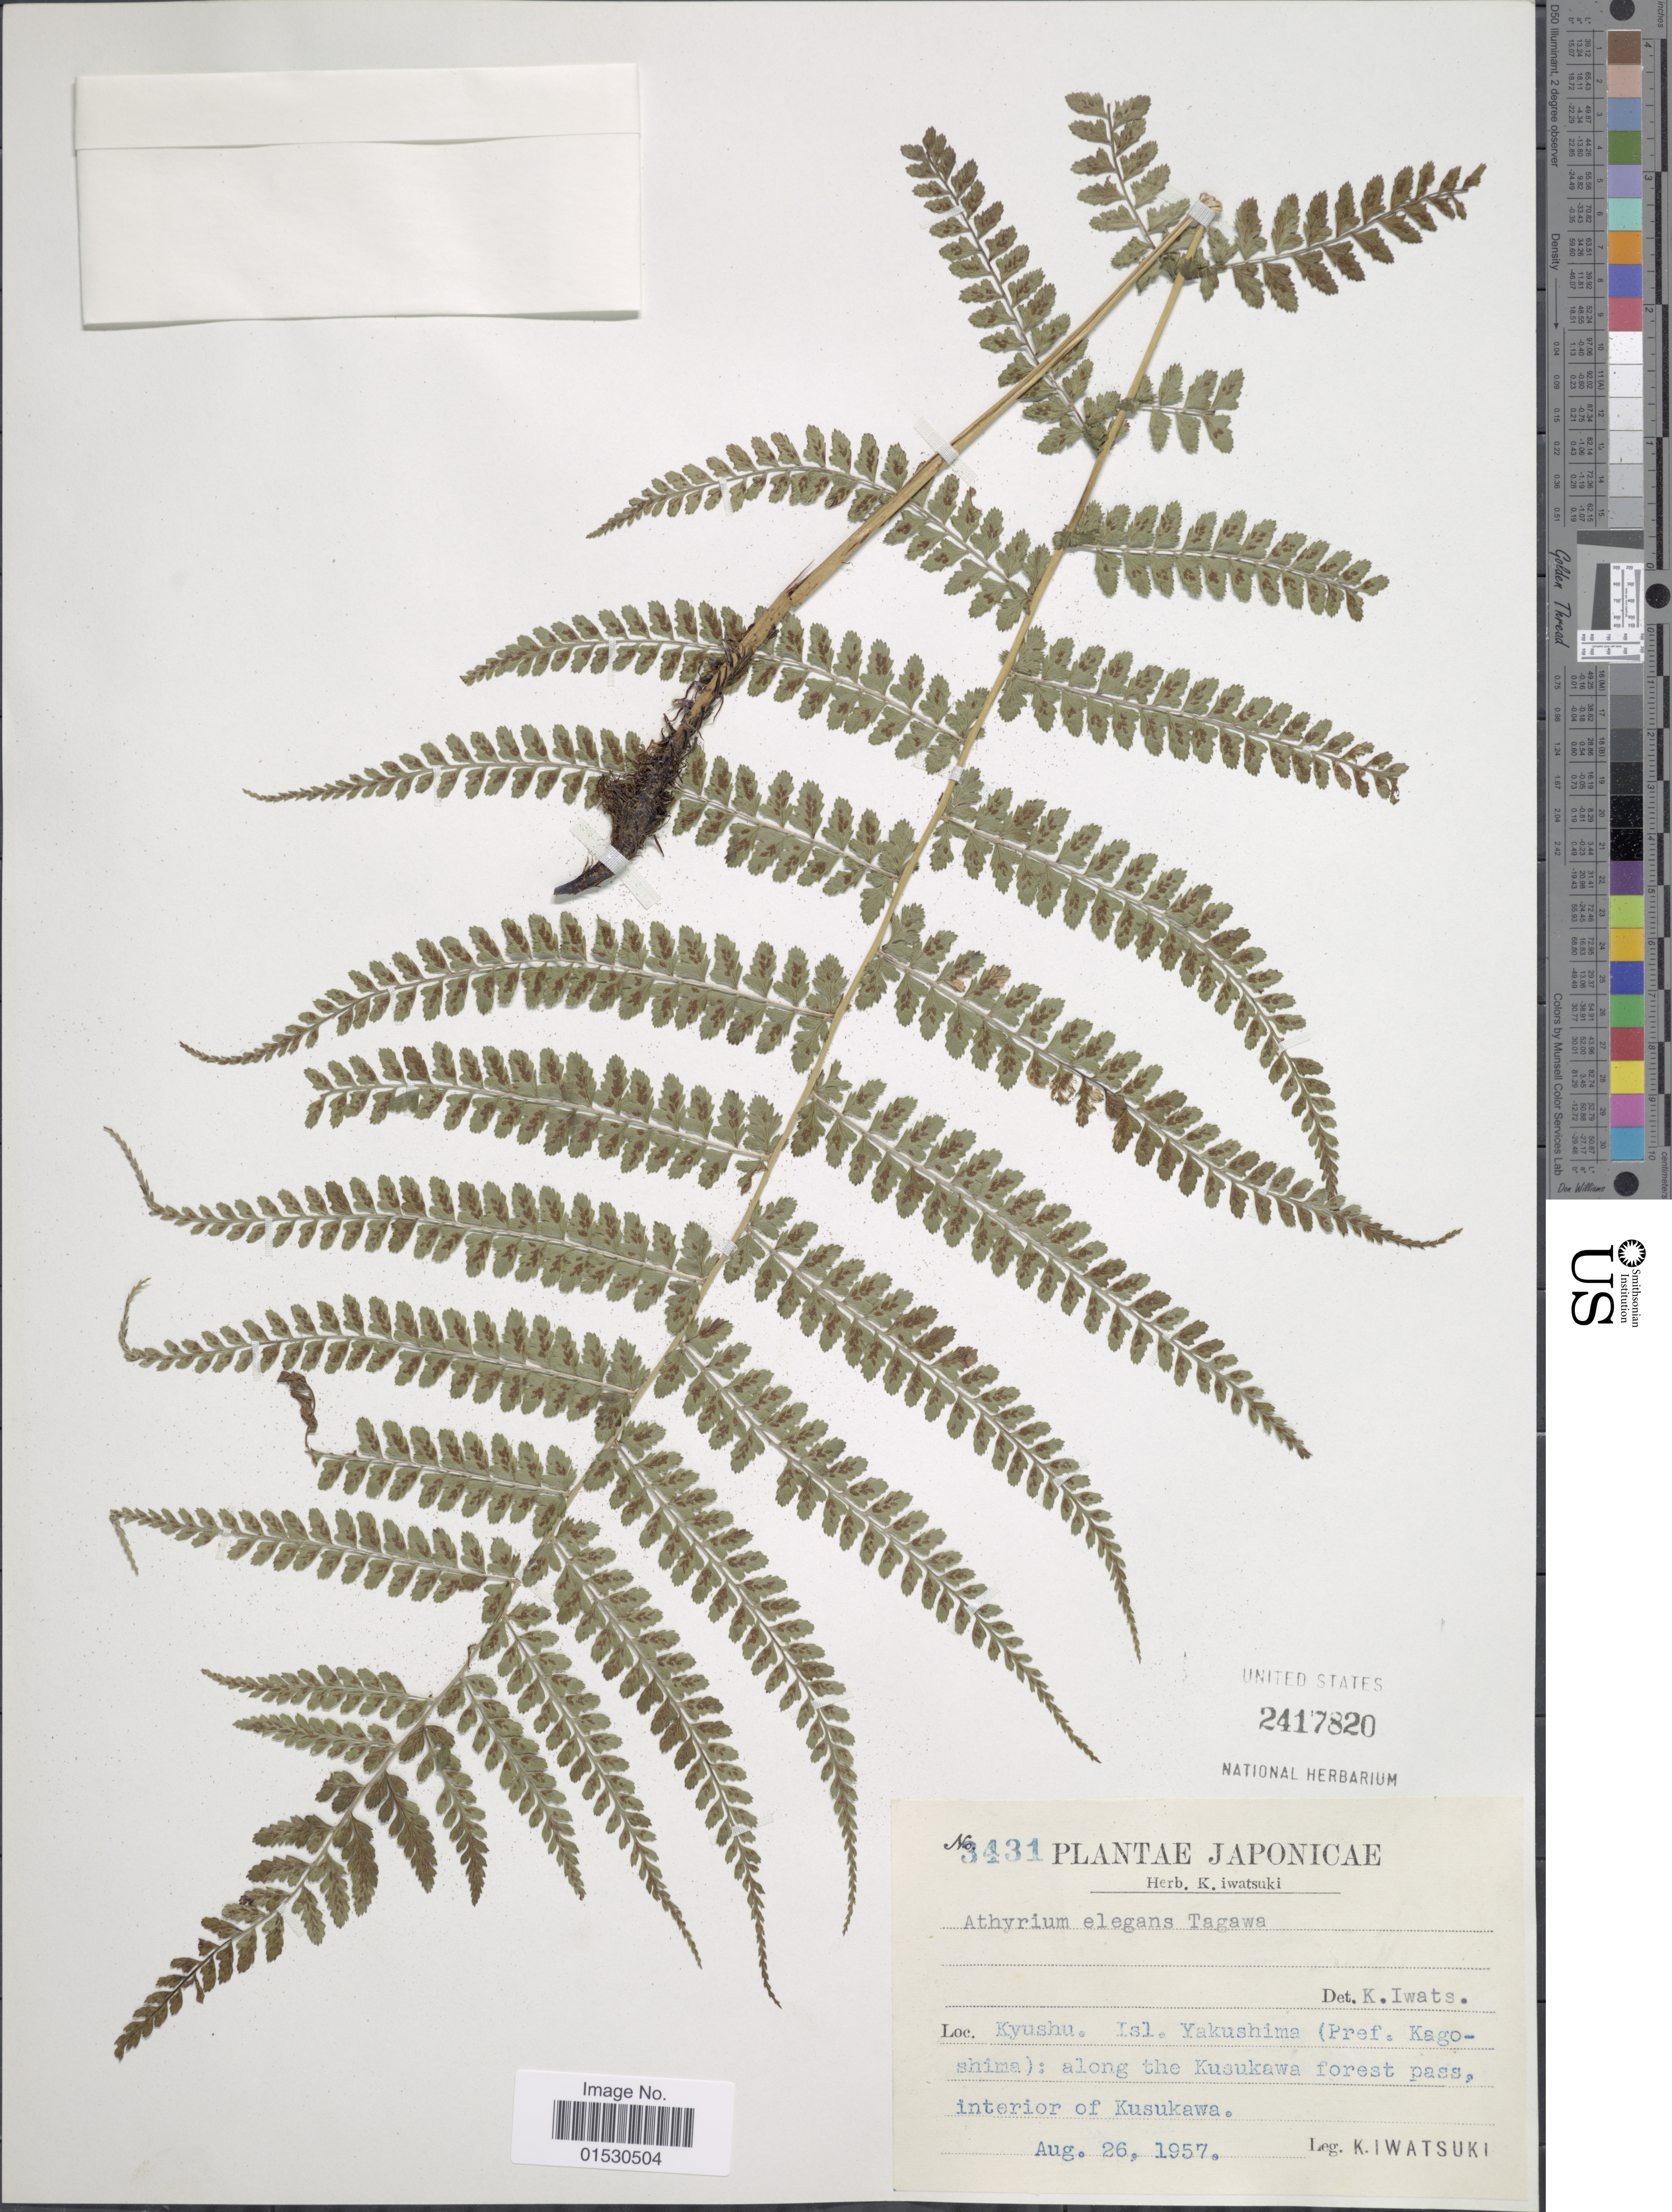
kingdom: Plantae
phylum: Tracheophyta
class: Polypodiopsida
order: Polypodiales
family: Athyriaceae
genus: Athyrium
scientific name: Athyrium delavayi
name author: Christ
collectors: K. Iwatsuki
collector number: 3431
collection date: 1957-08-26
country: Japan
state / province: Kagosima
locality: Kyushu. Isl. Yakushima: along the Kusukawa forest pass, interior of Kusukawa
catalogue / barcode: US 2417820